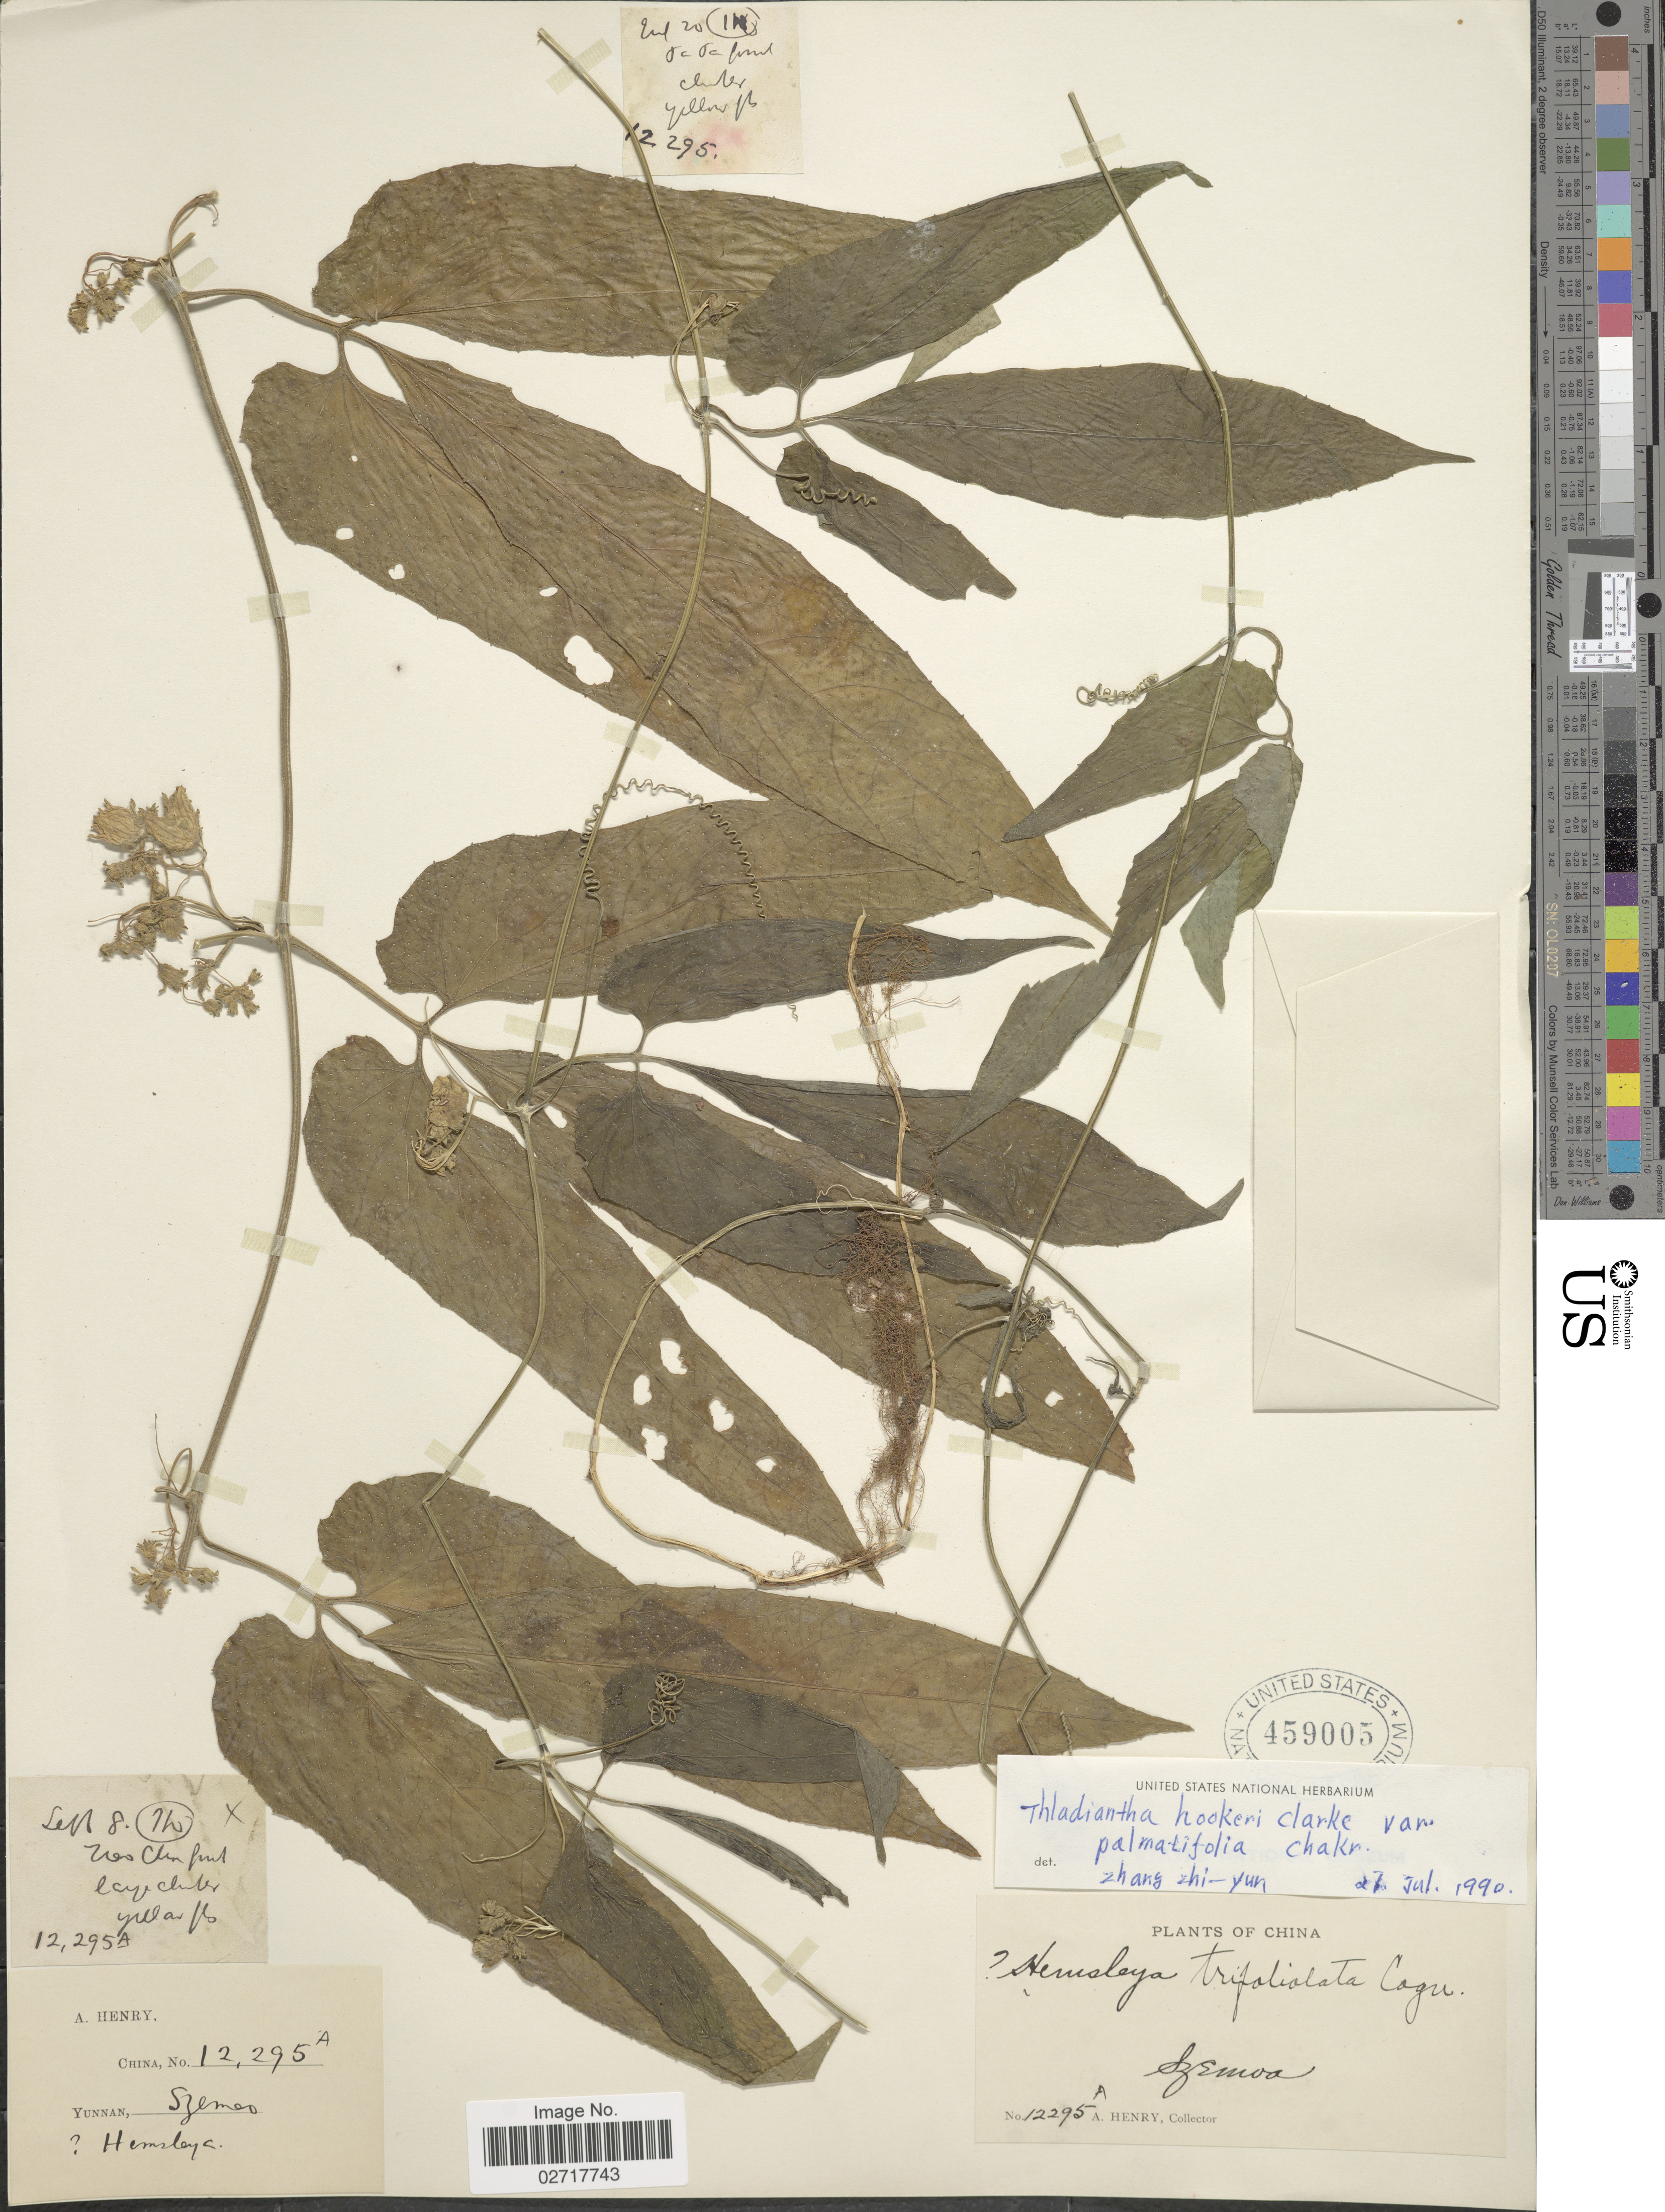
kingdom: Plantae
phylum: Tracheophyta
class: Magnoliopsida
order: Cucurbitales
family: Cucurbitaceae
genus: Thladiantha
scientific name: Thladiantha hookeri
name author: C.B. Clarke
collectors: A. Henry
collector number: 12295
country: China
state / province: Yunnan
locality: Szemoa. Pa Pa forest, Ho.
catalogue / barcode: US 459005-2